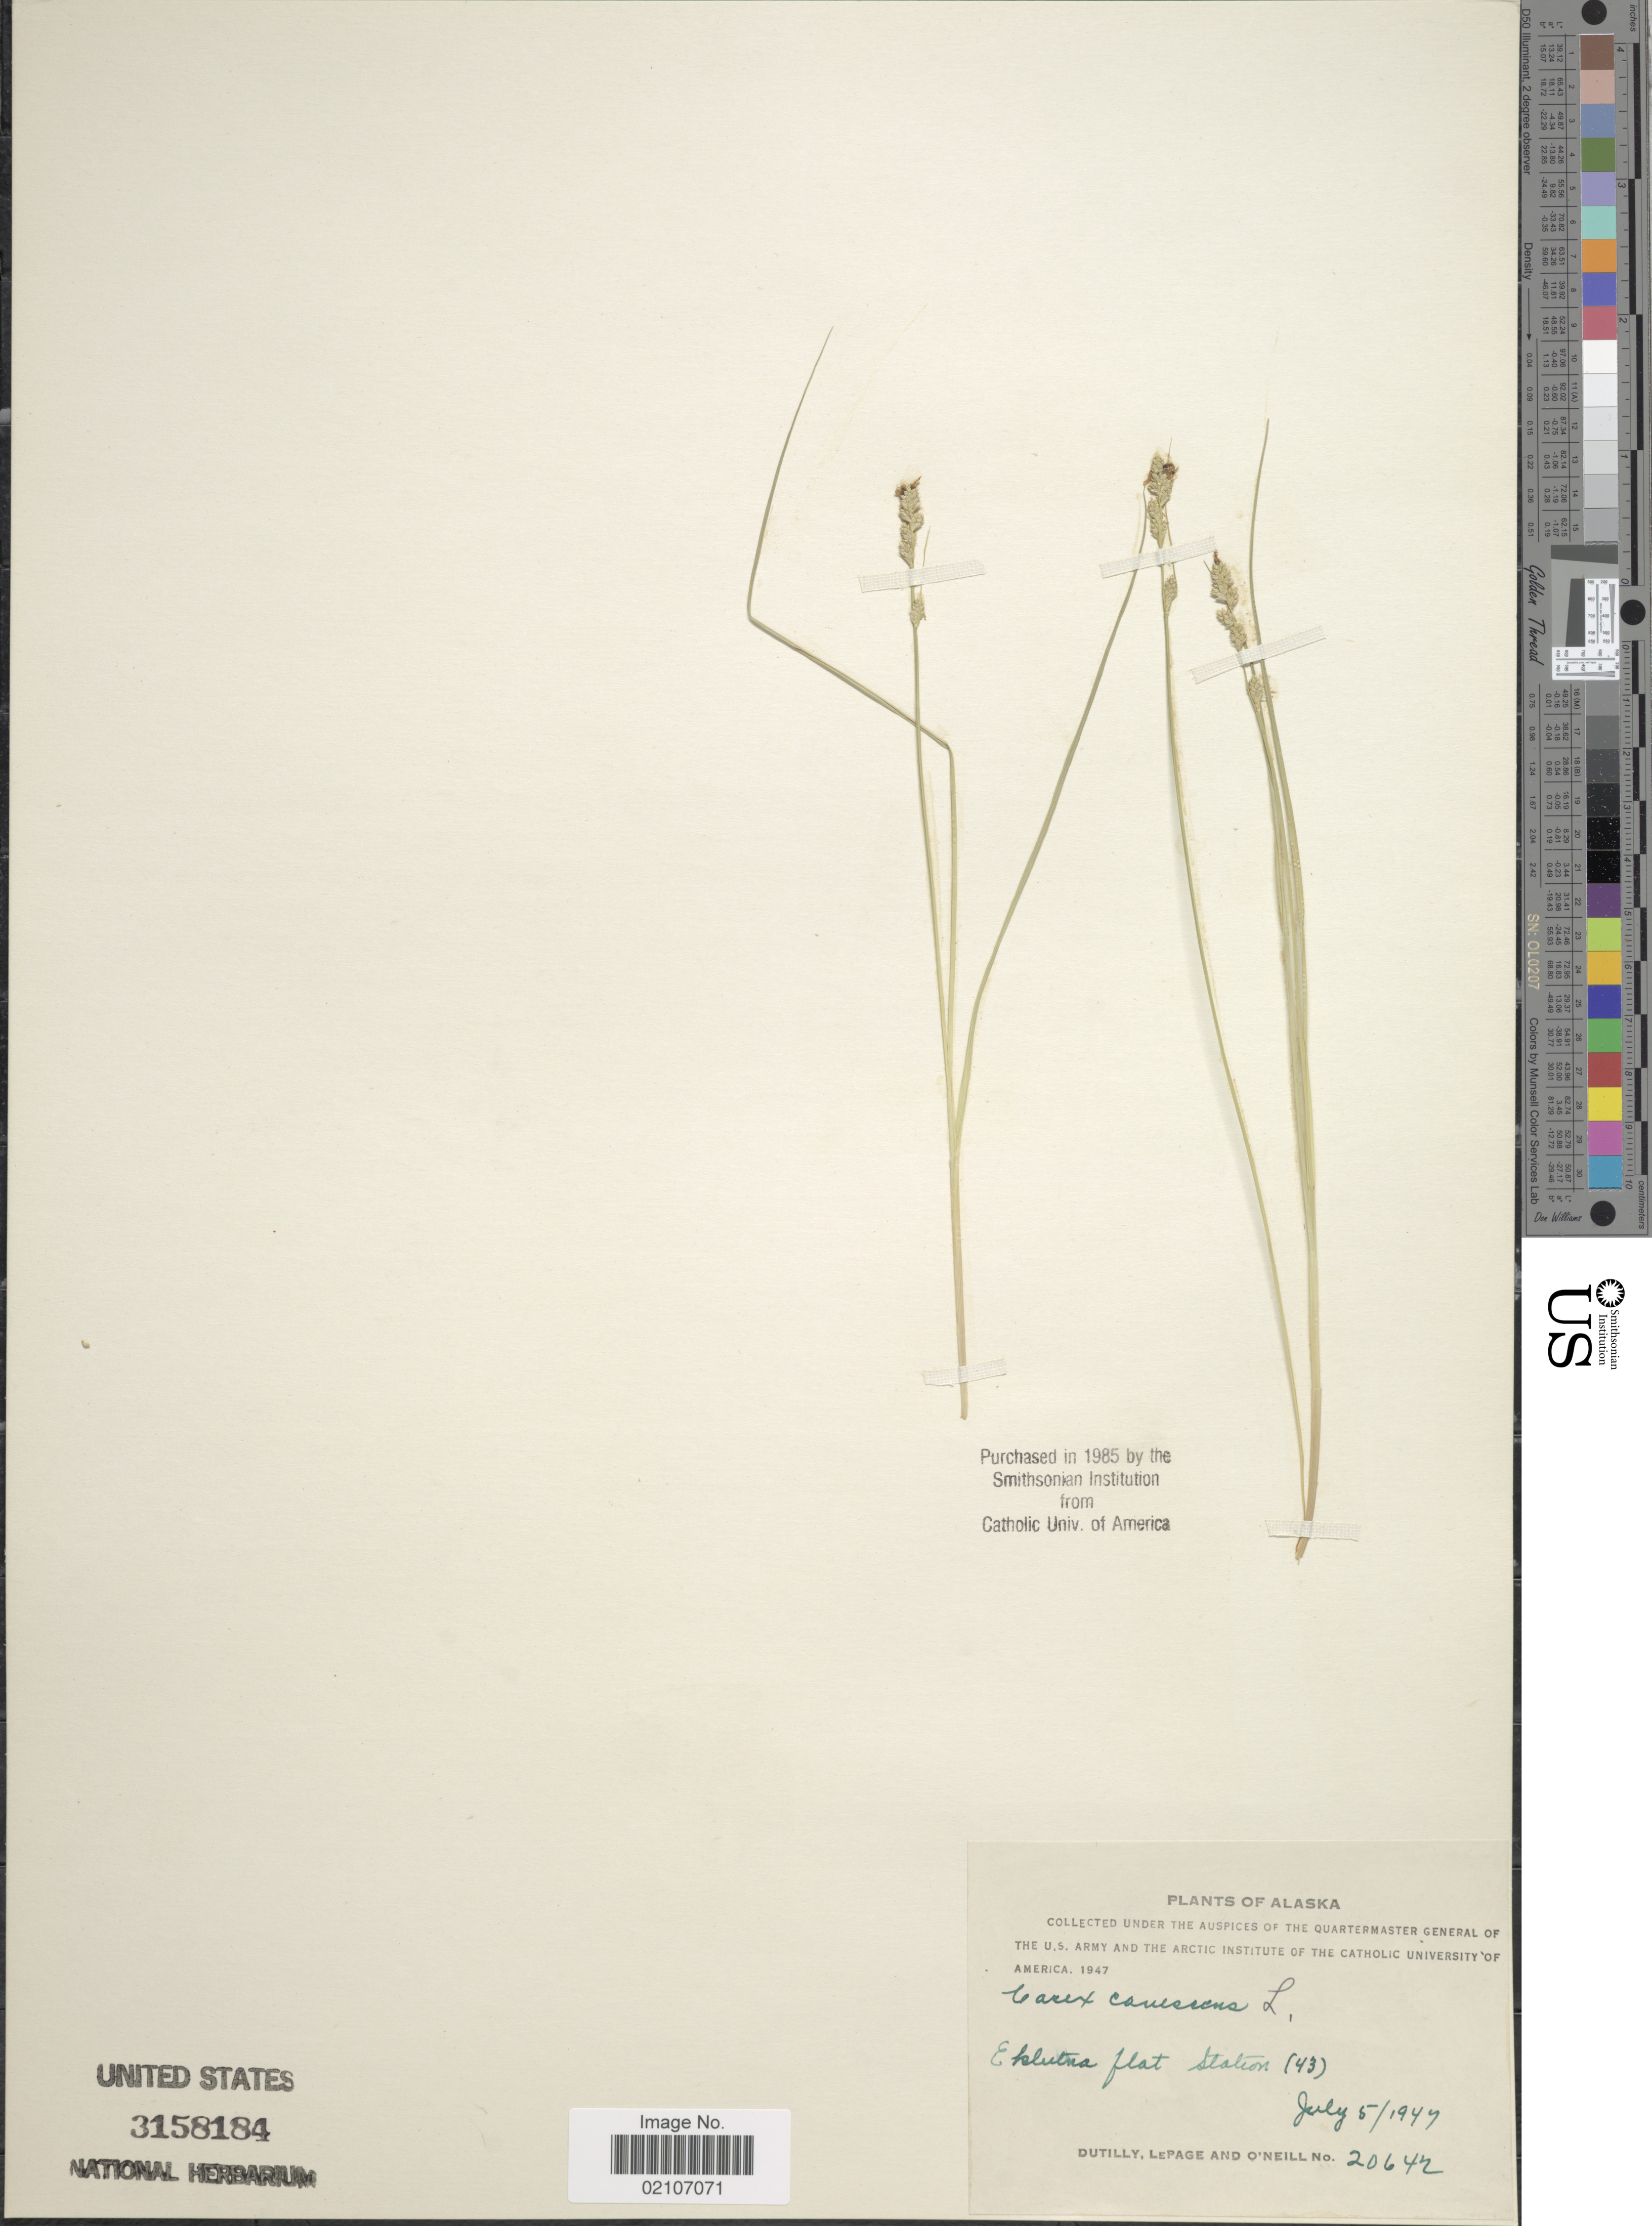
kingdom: Plantae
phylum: Tracheophyta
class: Liliopsida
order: Poales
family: Cyperaceae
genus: Carex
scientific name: Carex canescens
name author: L.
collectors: -. Dutilly, -. LePage & O'Neil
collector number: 20642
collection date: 1947-07-05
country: United States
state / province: Alaska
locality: Eklutna flat station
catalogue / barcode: US 3158184